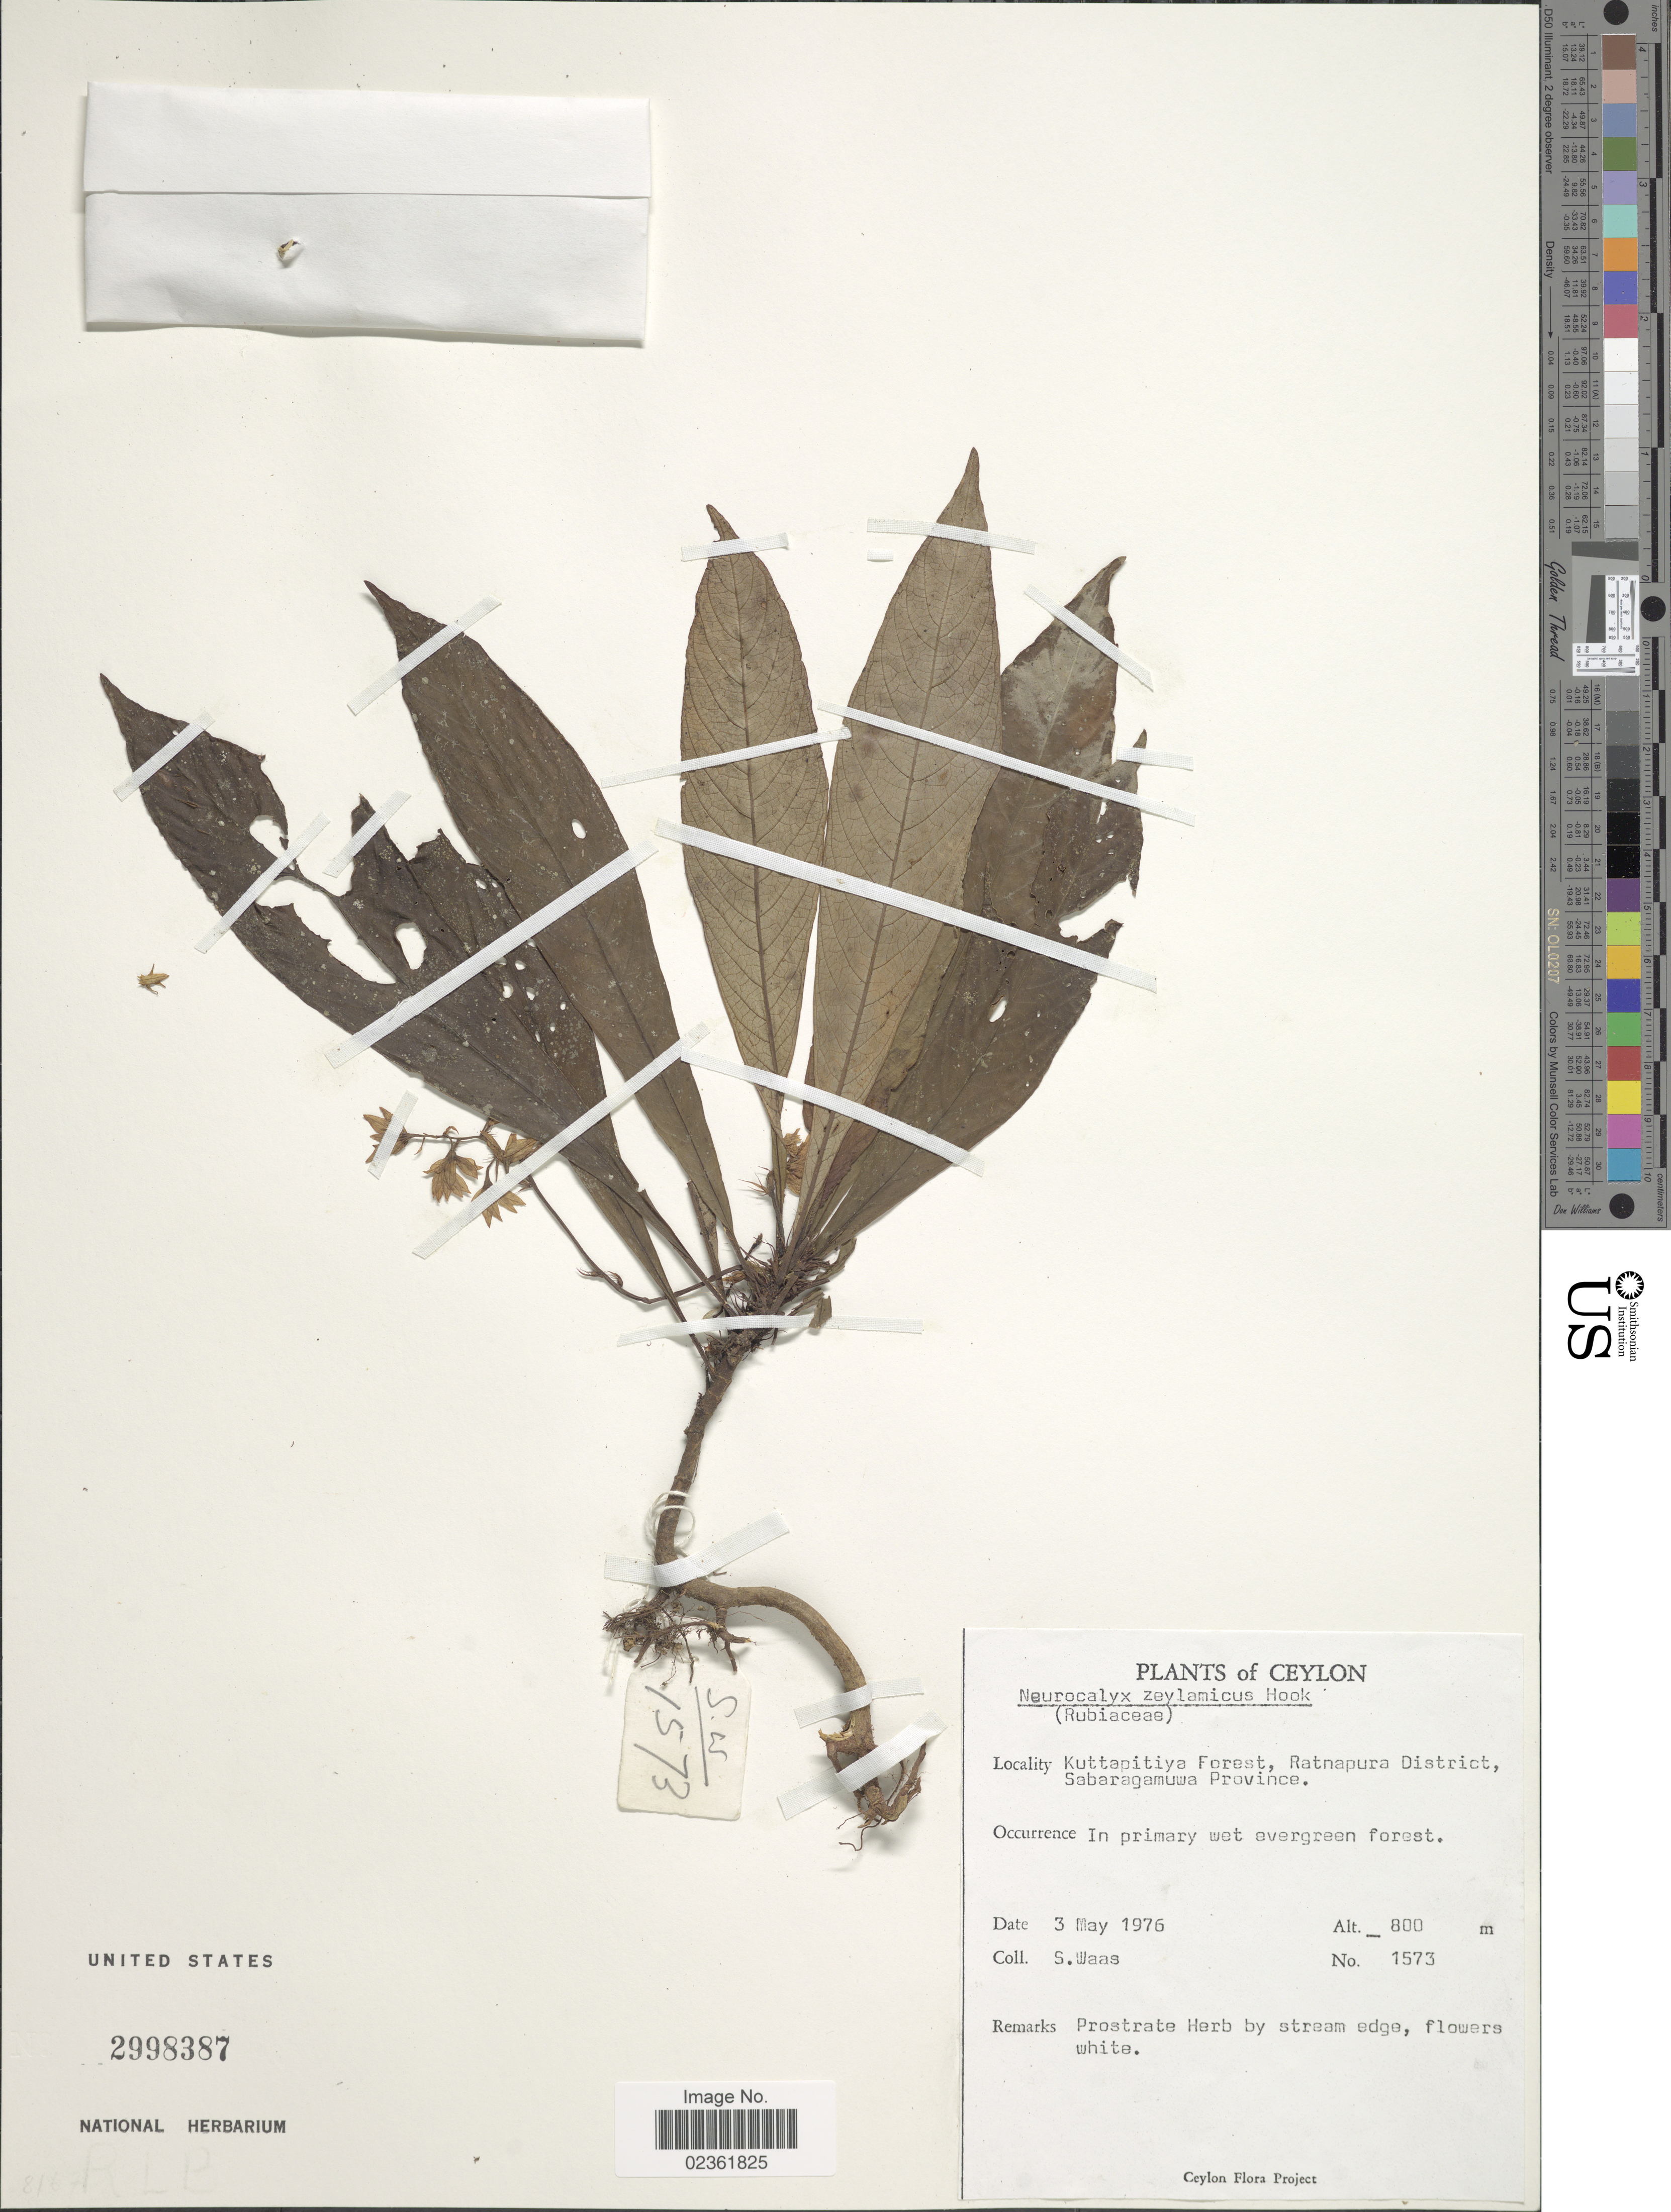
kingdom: Plantae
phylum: Tracheophyta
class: Magnoliopsida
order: Gentianales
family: Rubiaceae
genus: Neurocalyx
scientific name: Neurocalyx zeylanicus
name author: Hook.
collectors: S. Waas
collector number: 1573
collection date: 1976-05-03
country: Sri Lanka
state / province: Sabaragamuwa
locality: Ceylon, Kuttapitiya Forest, Ratnapura District.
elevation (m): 800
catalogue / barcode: US 2998387